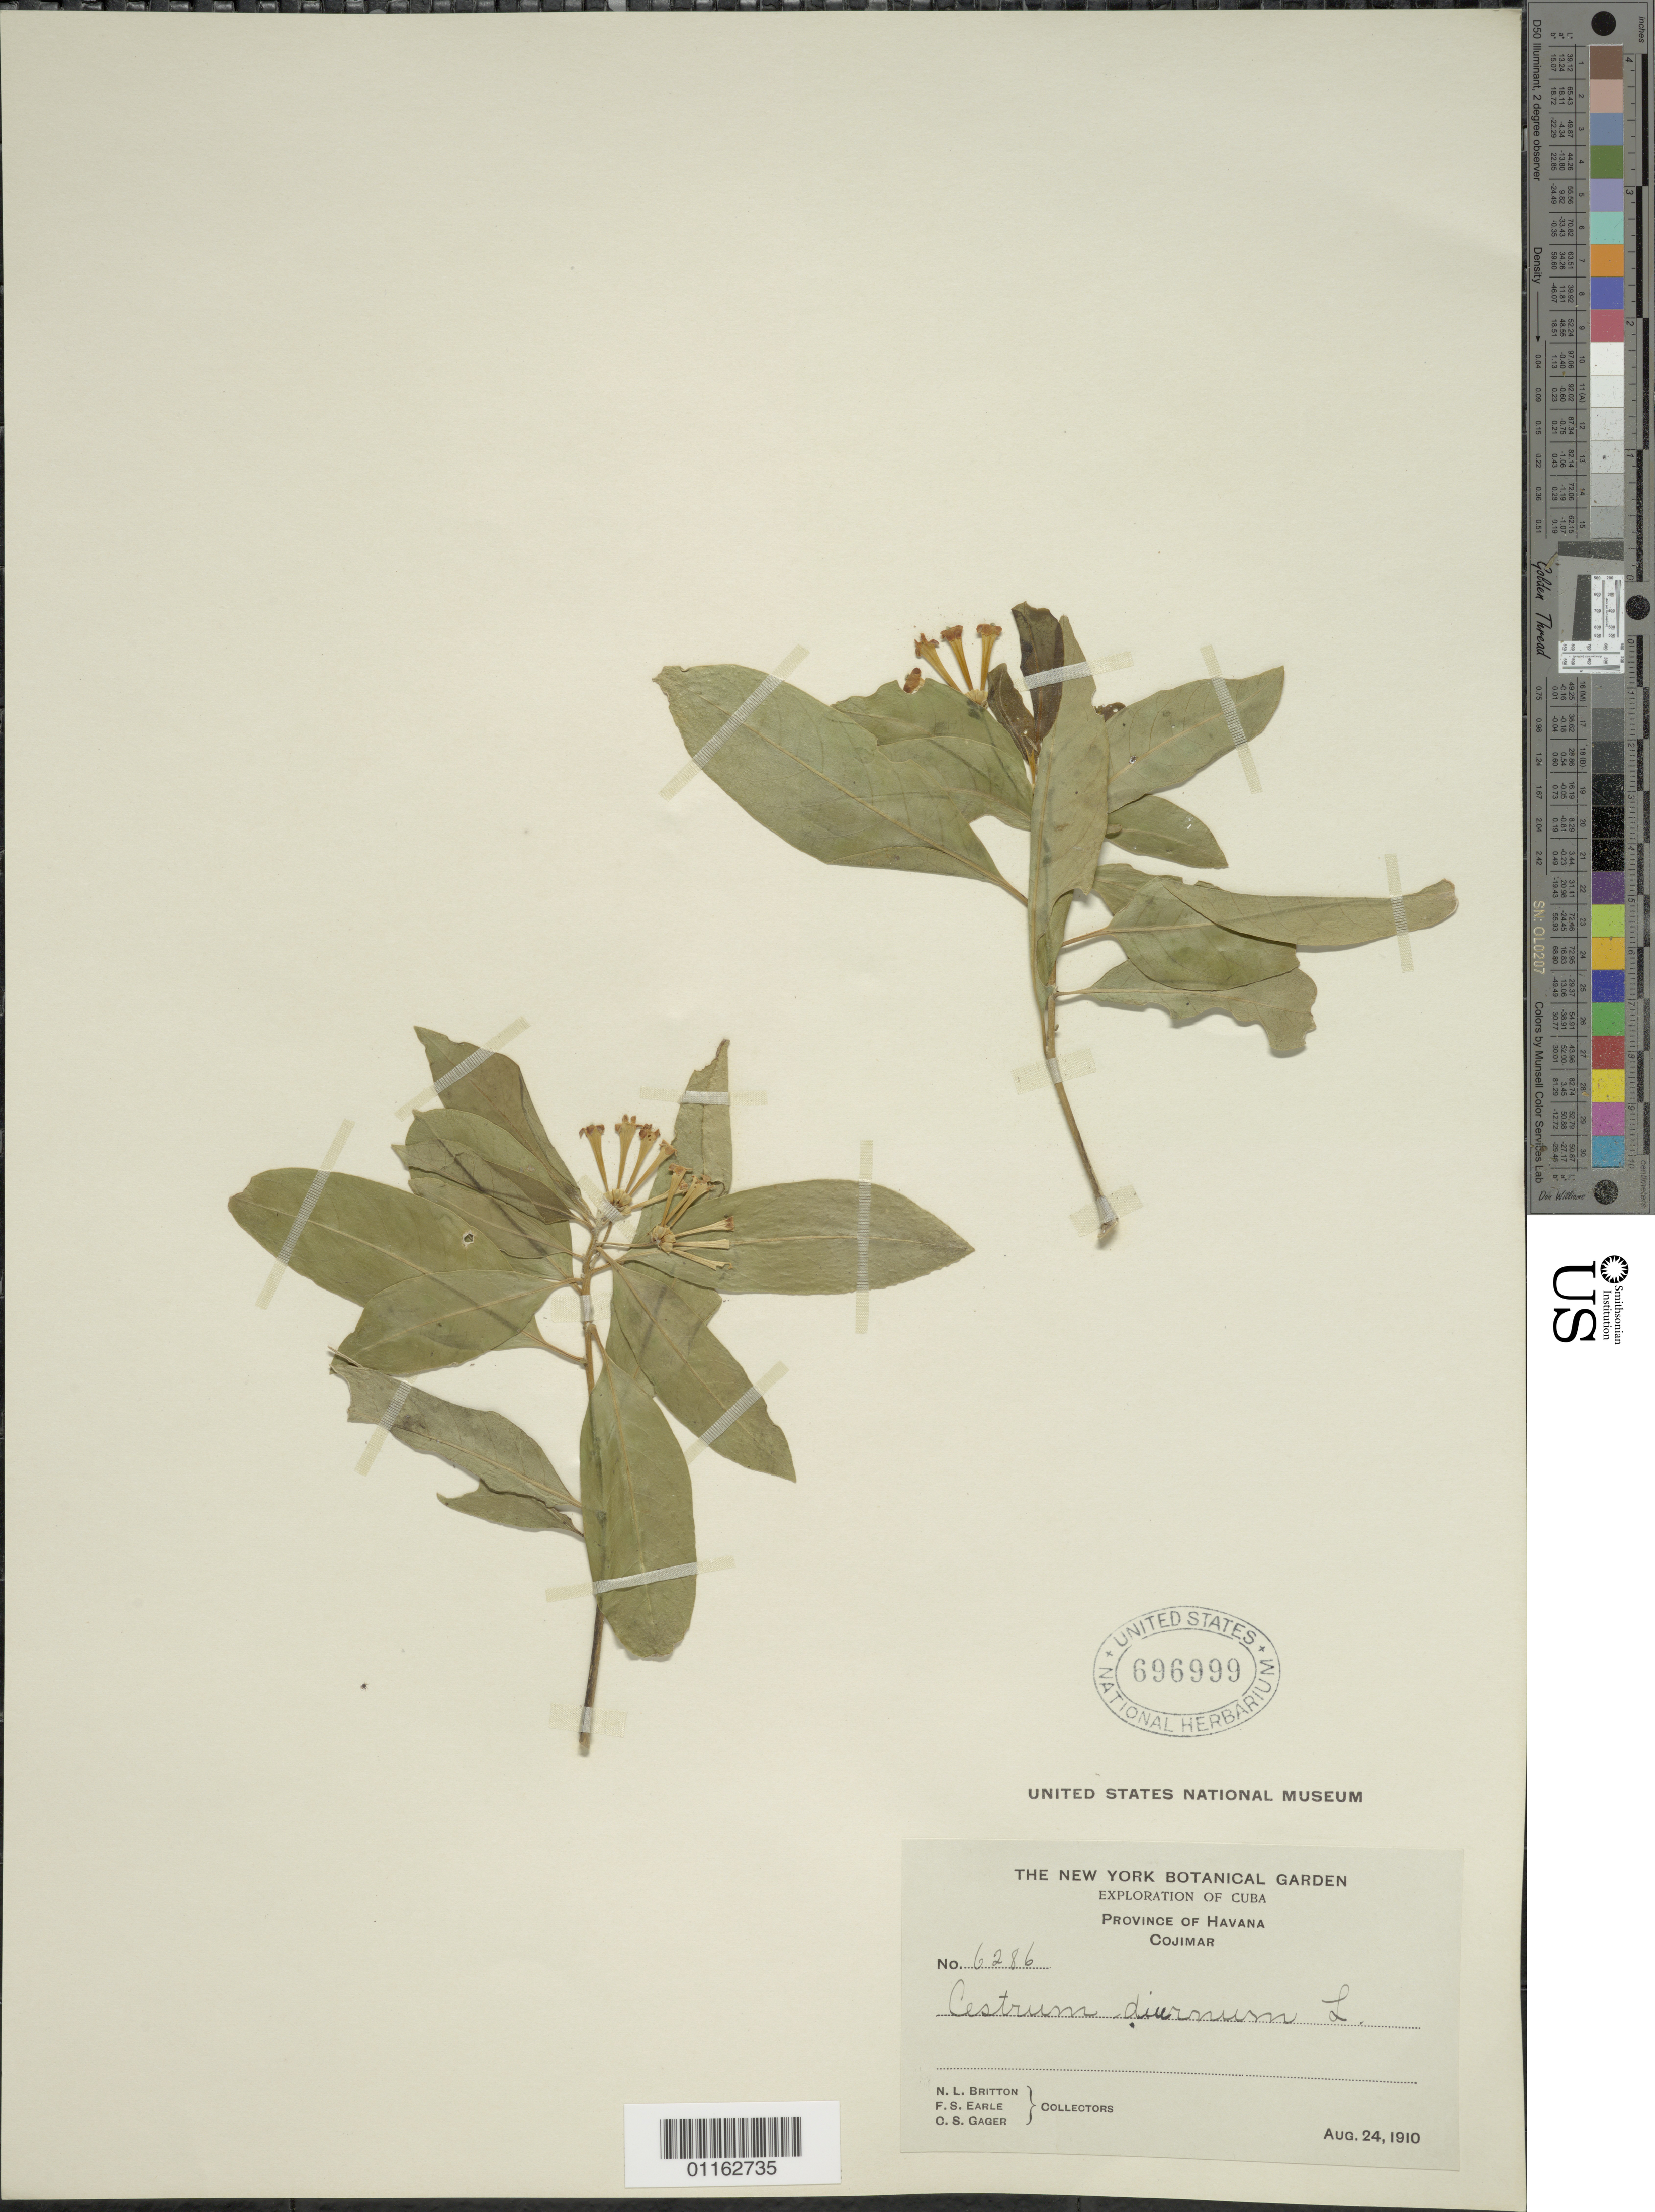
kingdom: Plantae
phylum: Tracheophyta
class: Magnoliopsida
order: Solanales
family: Solanaceae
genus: Cestrum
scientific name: Cestrum diurnum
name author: L.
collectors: N. Britton, F. S. Earle & C. Gager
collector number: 6286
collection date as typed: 24 Aug 1910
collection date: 1910-08-24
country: Cuba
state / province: La Habana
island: Cuba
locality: Cojimar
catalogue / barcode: US 696999